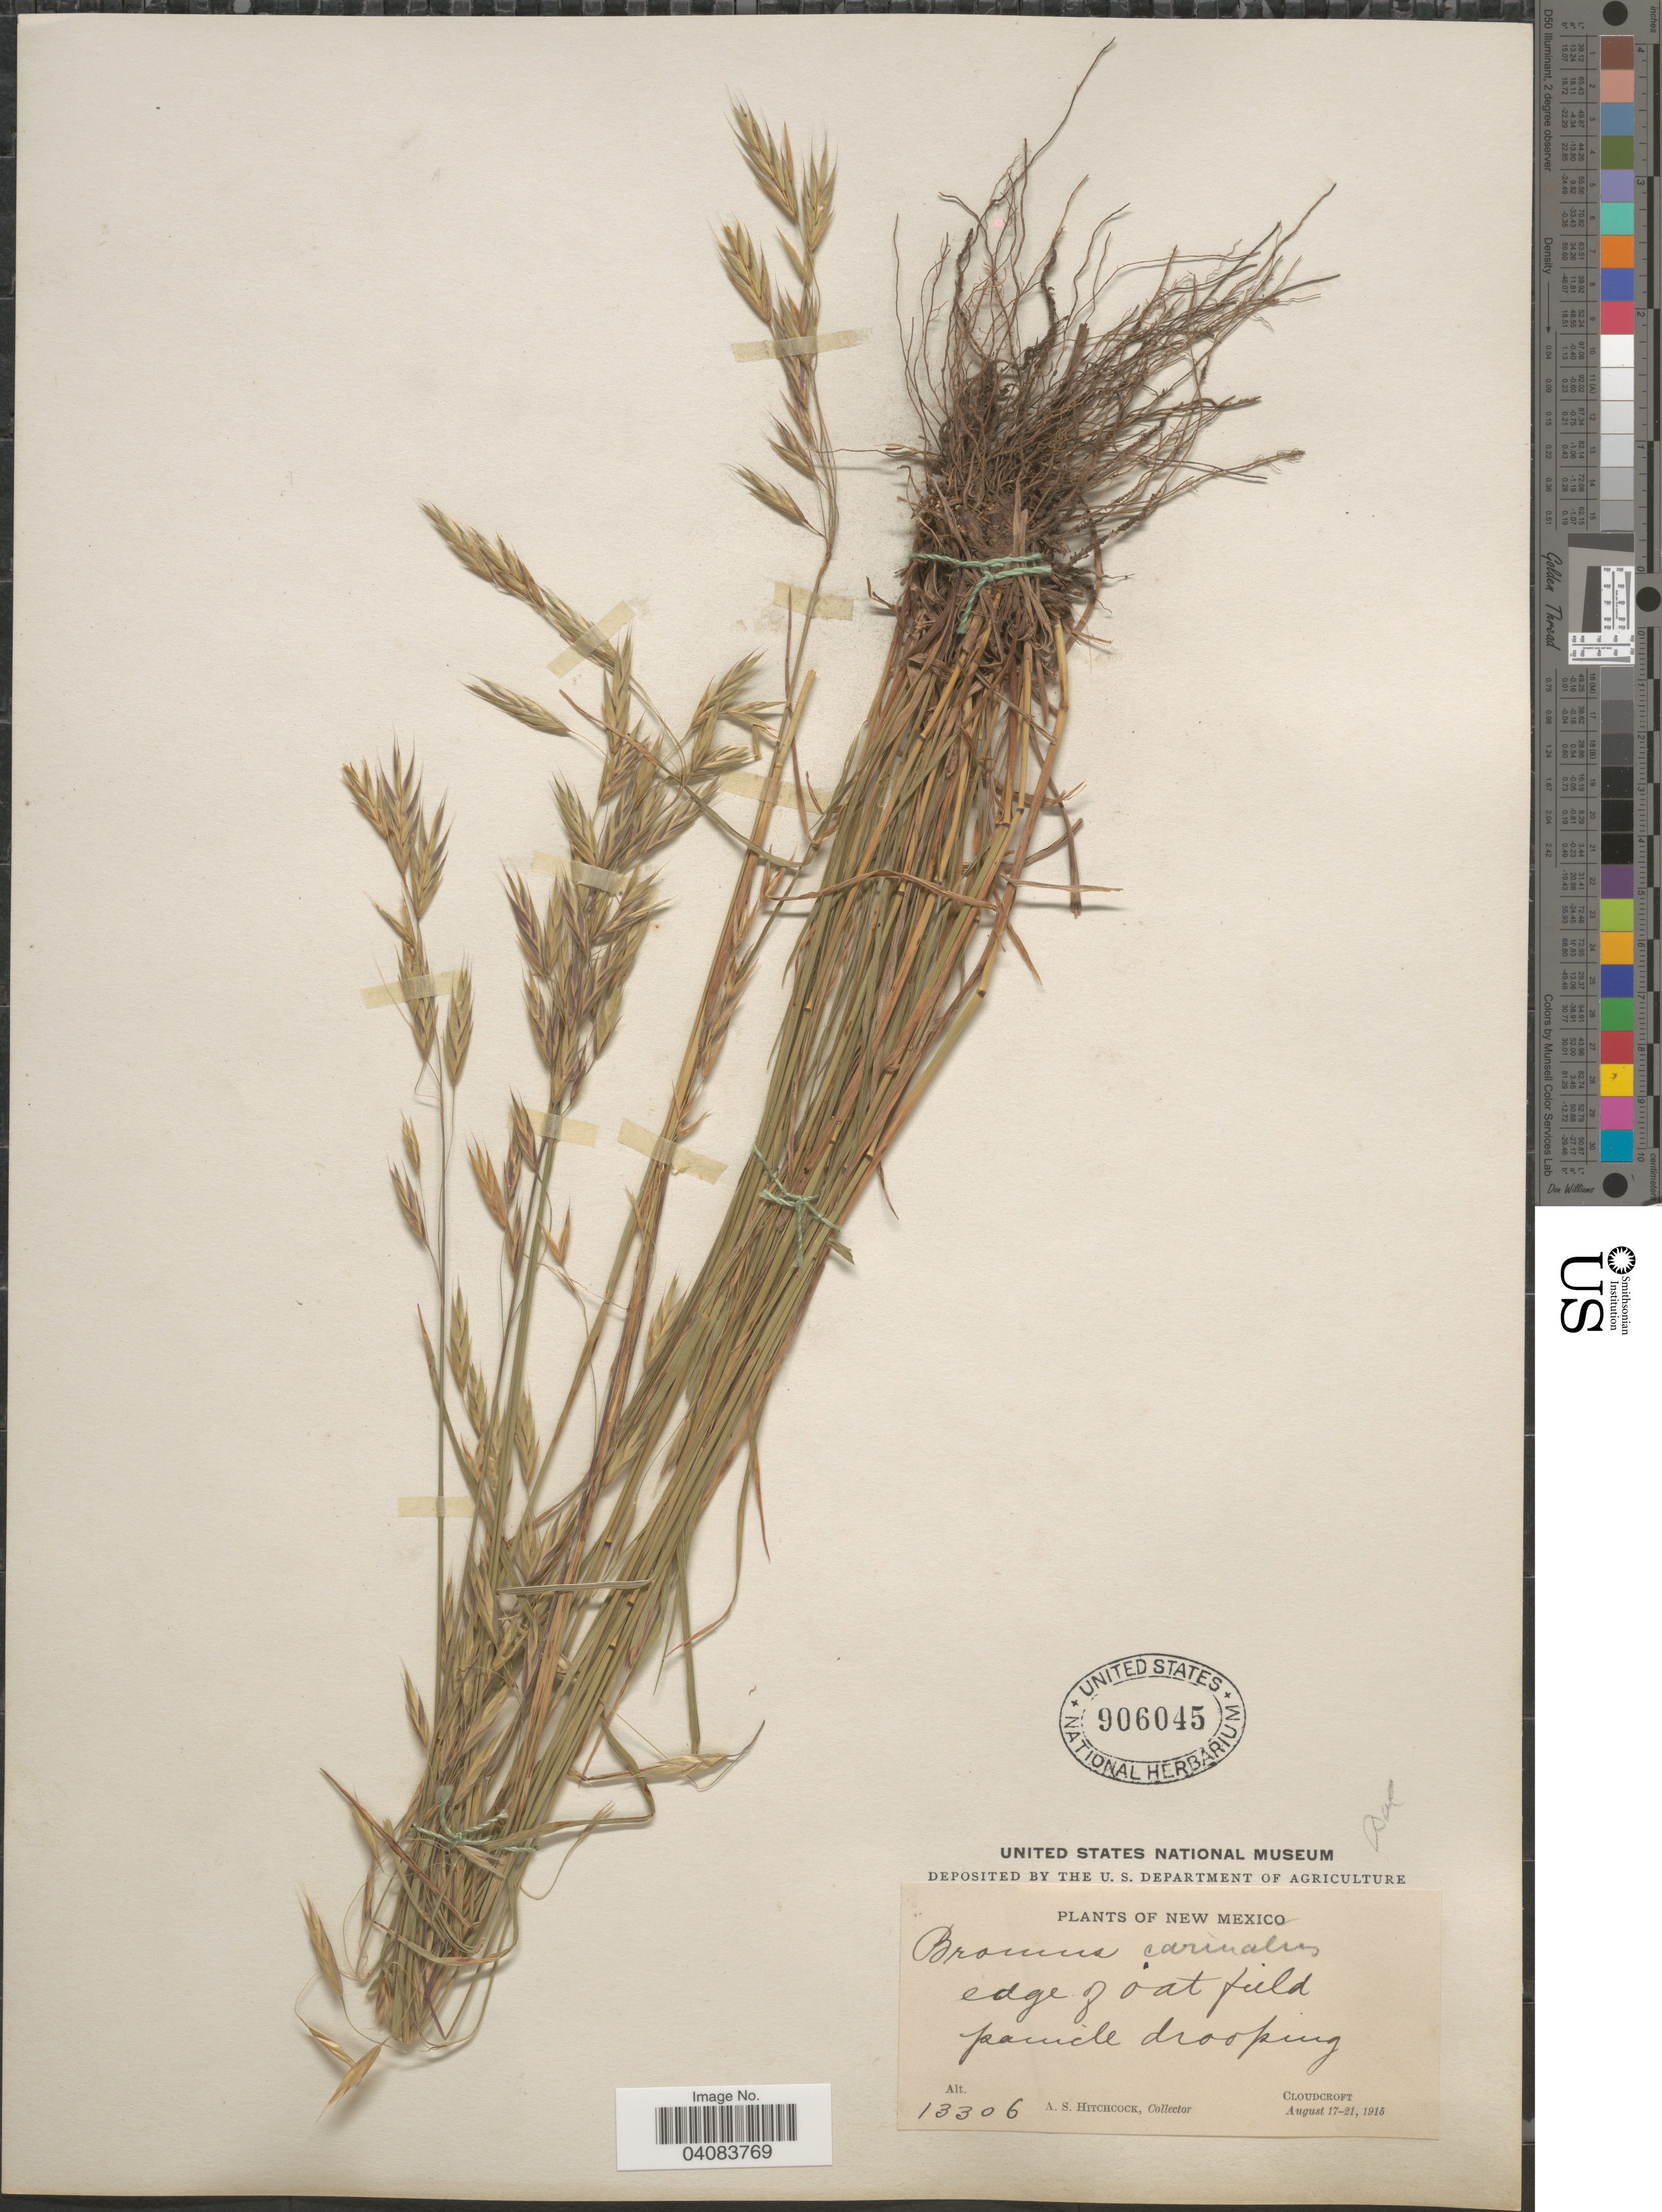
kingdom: Plantae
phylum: Tracheophyta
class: Liliopsida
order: Poales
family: Poaceae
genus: Bromus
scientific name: Bromus polyanthus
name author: Scribn. ex Shear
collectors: A. S. Hitchcock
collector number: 13306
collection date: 1915-08-17/1915-08-21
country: United States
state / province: New Mexico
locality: Edge of oat field. Cloudcroft.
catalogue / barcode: US 906045